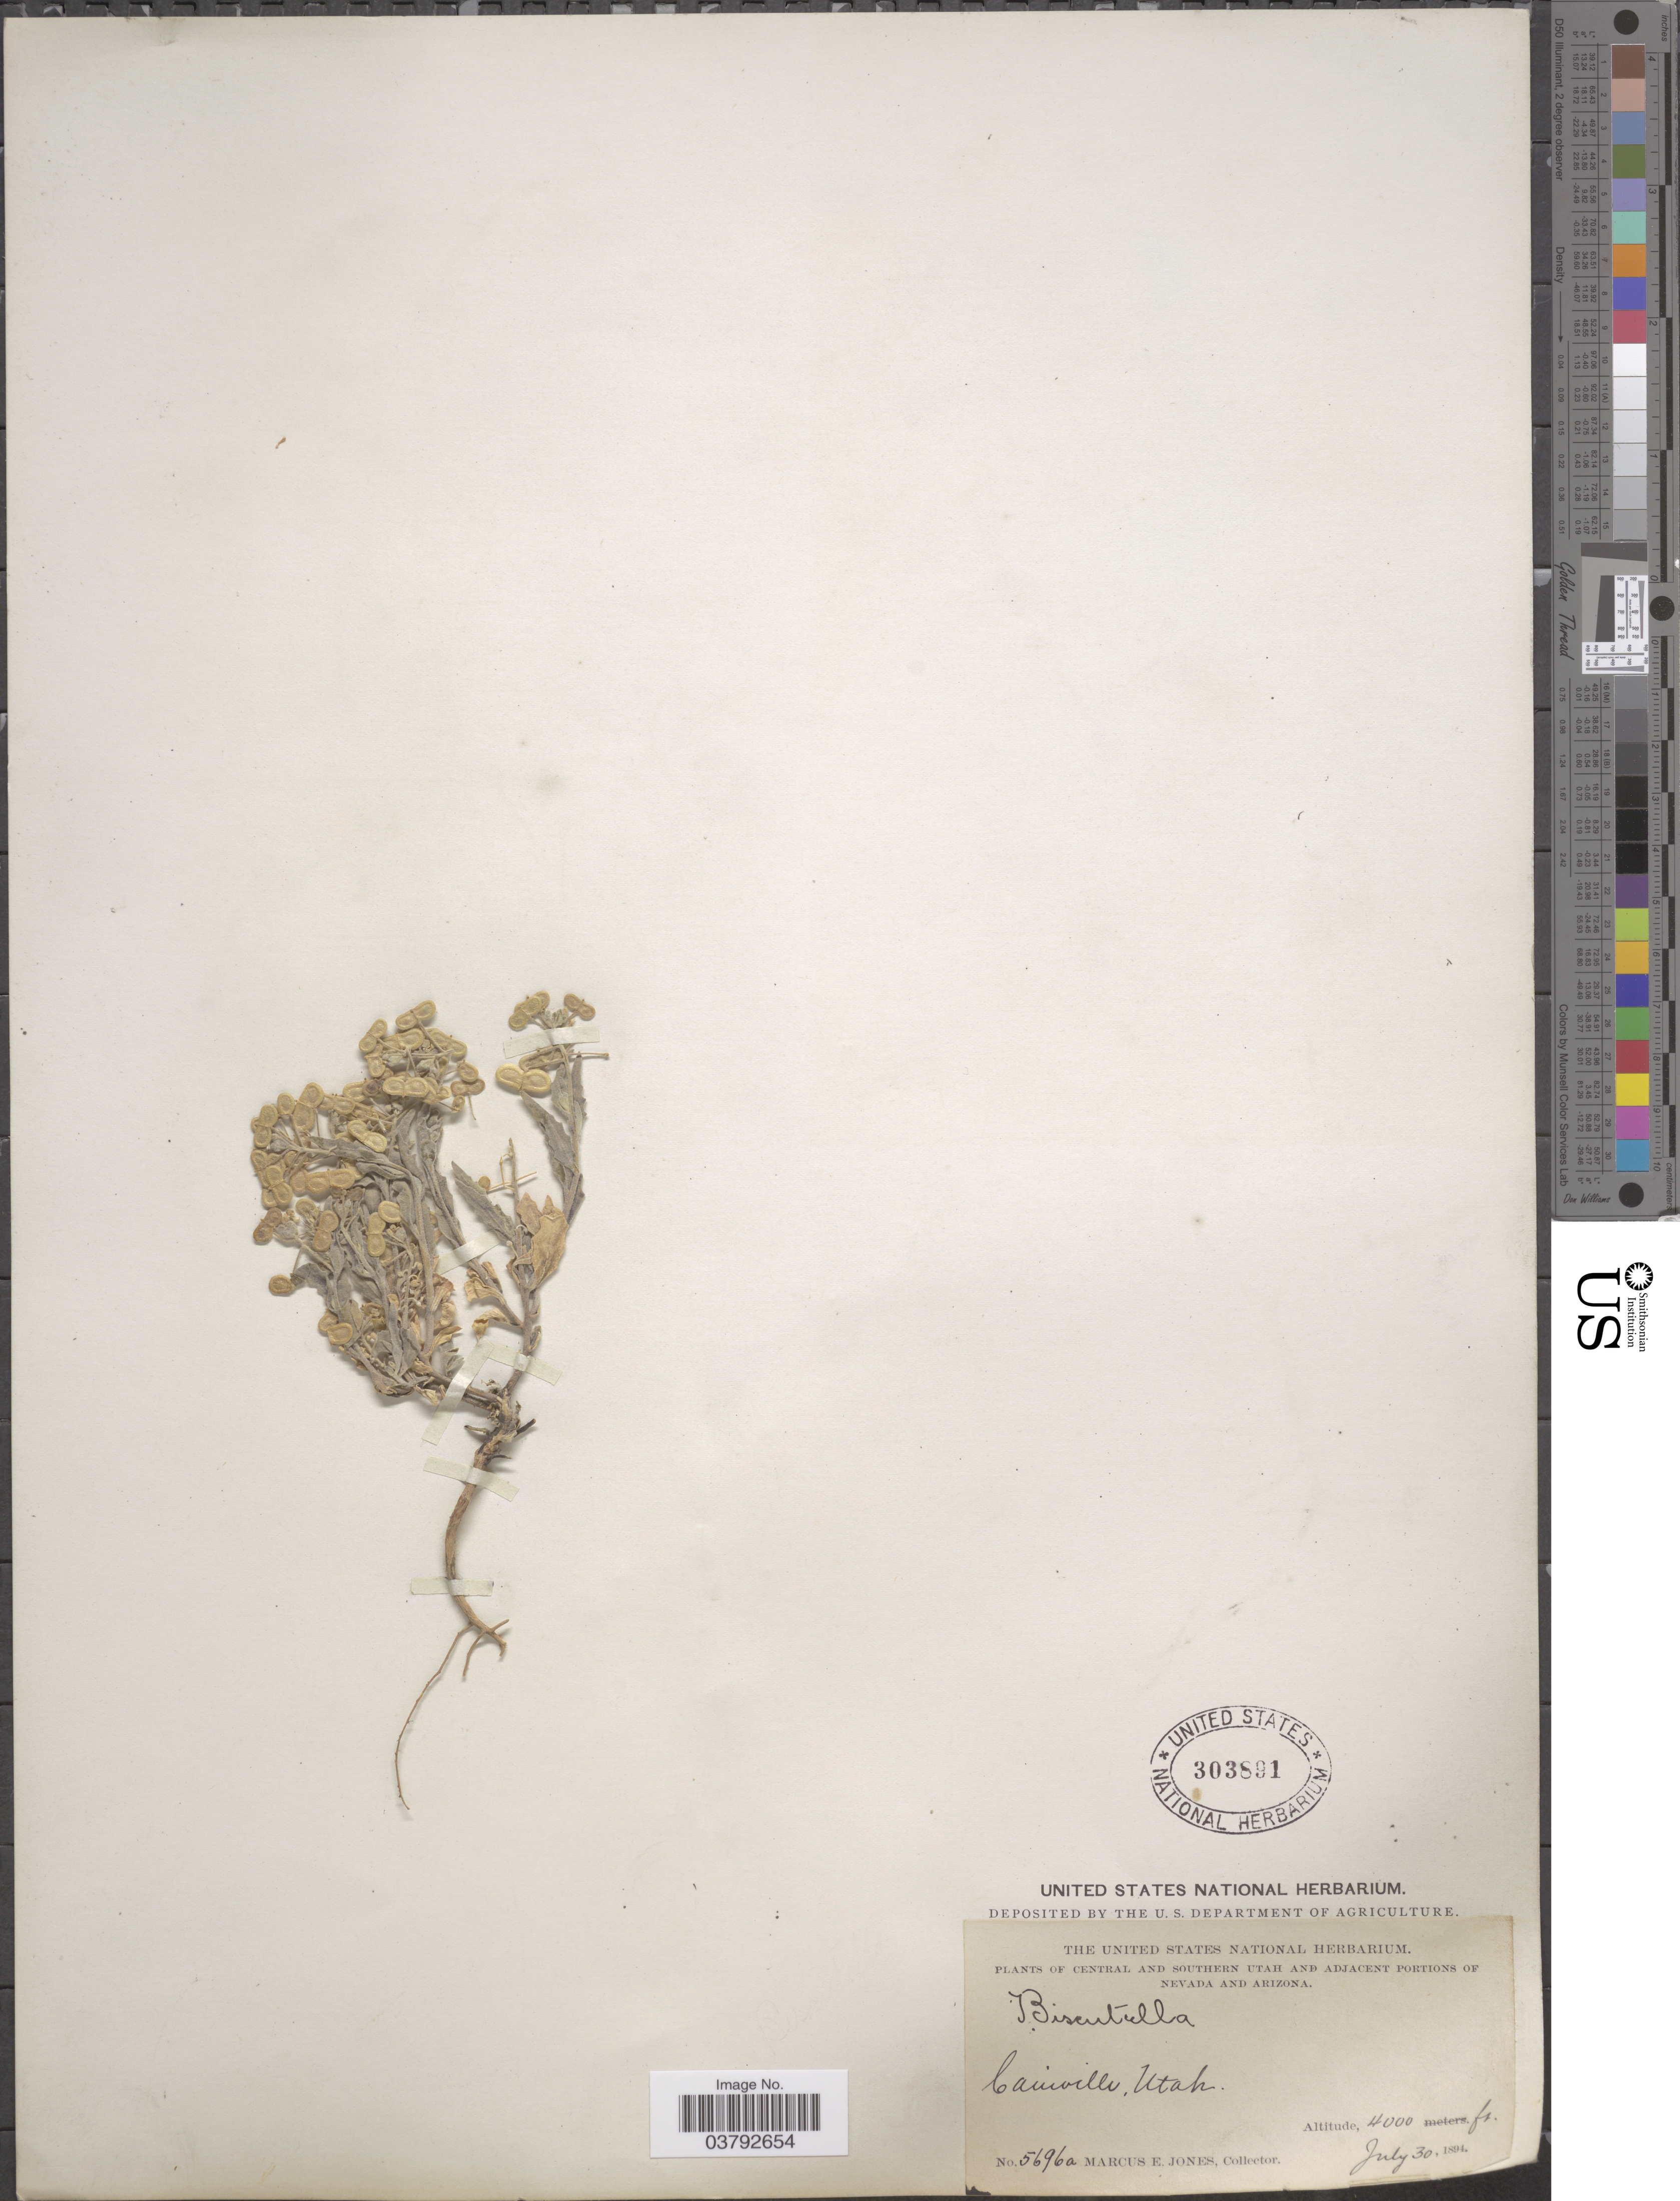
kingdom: Plantae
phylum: Tracheophyta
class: Magnoliopsida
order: Brassicales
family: Brassicaceae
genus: Dithyrea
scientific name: Dithyrea wislizeni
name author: Engelm.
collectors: M. E. Jones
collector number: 5696a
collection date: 1894-07-30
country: United States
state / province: Utah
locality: Central and Southern Utah. Caineville.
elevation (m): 1219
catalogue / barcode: US 303891